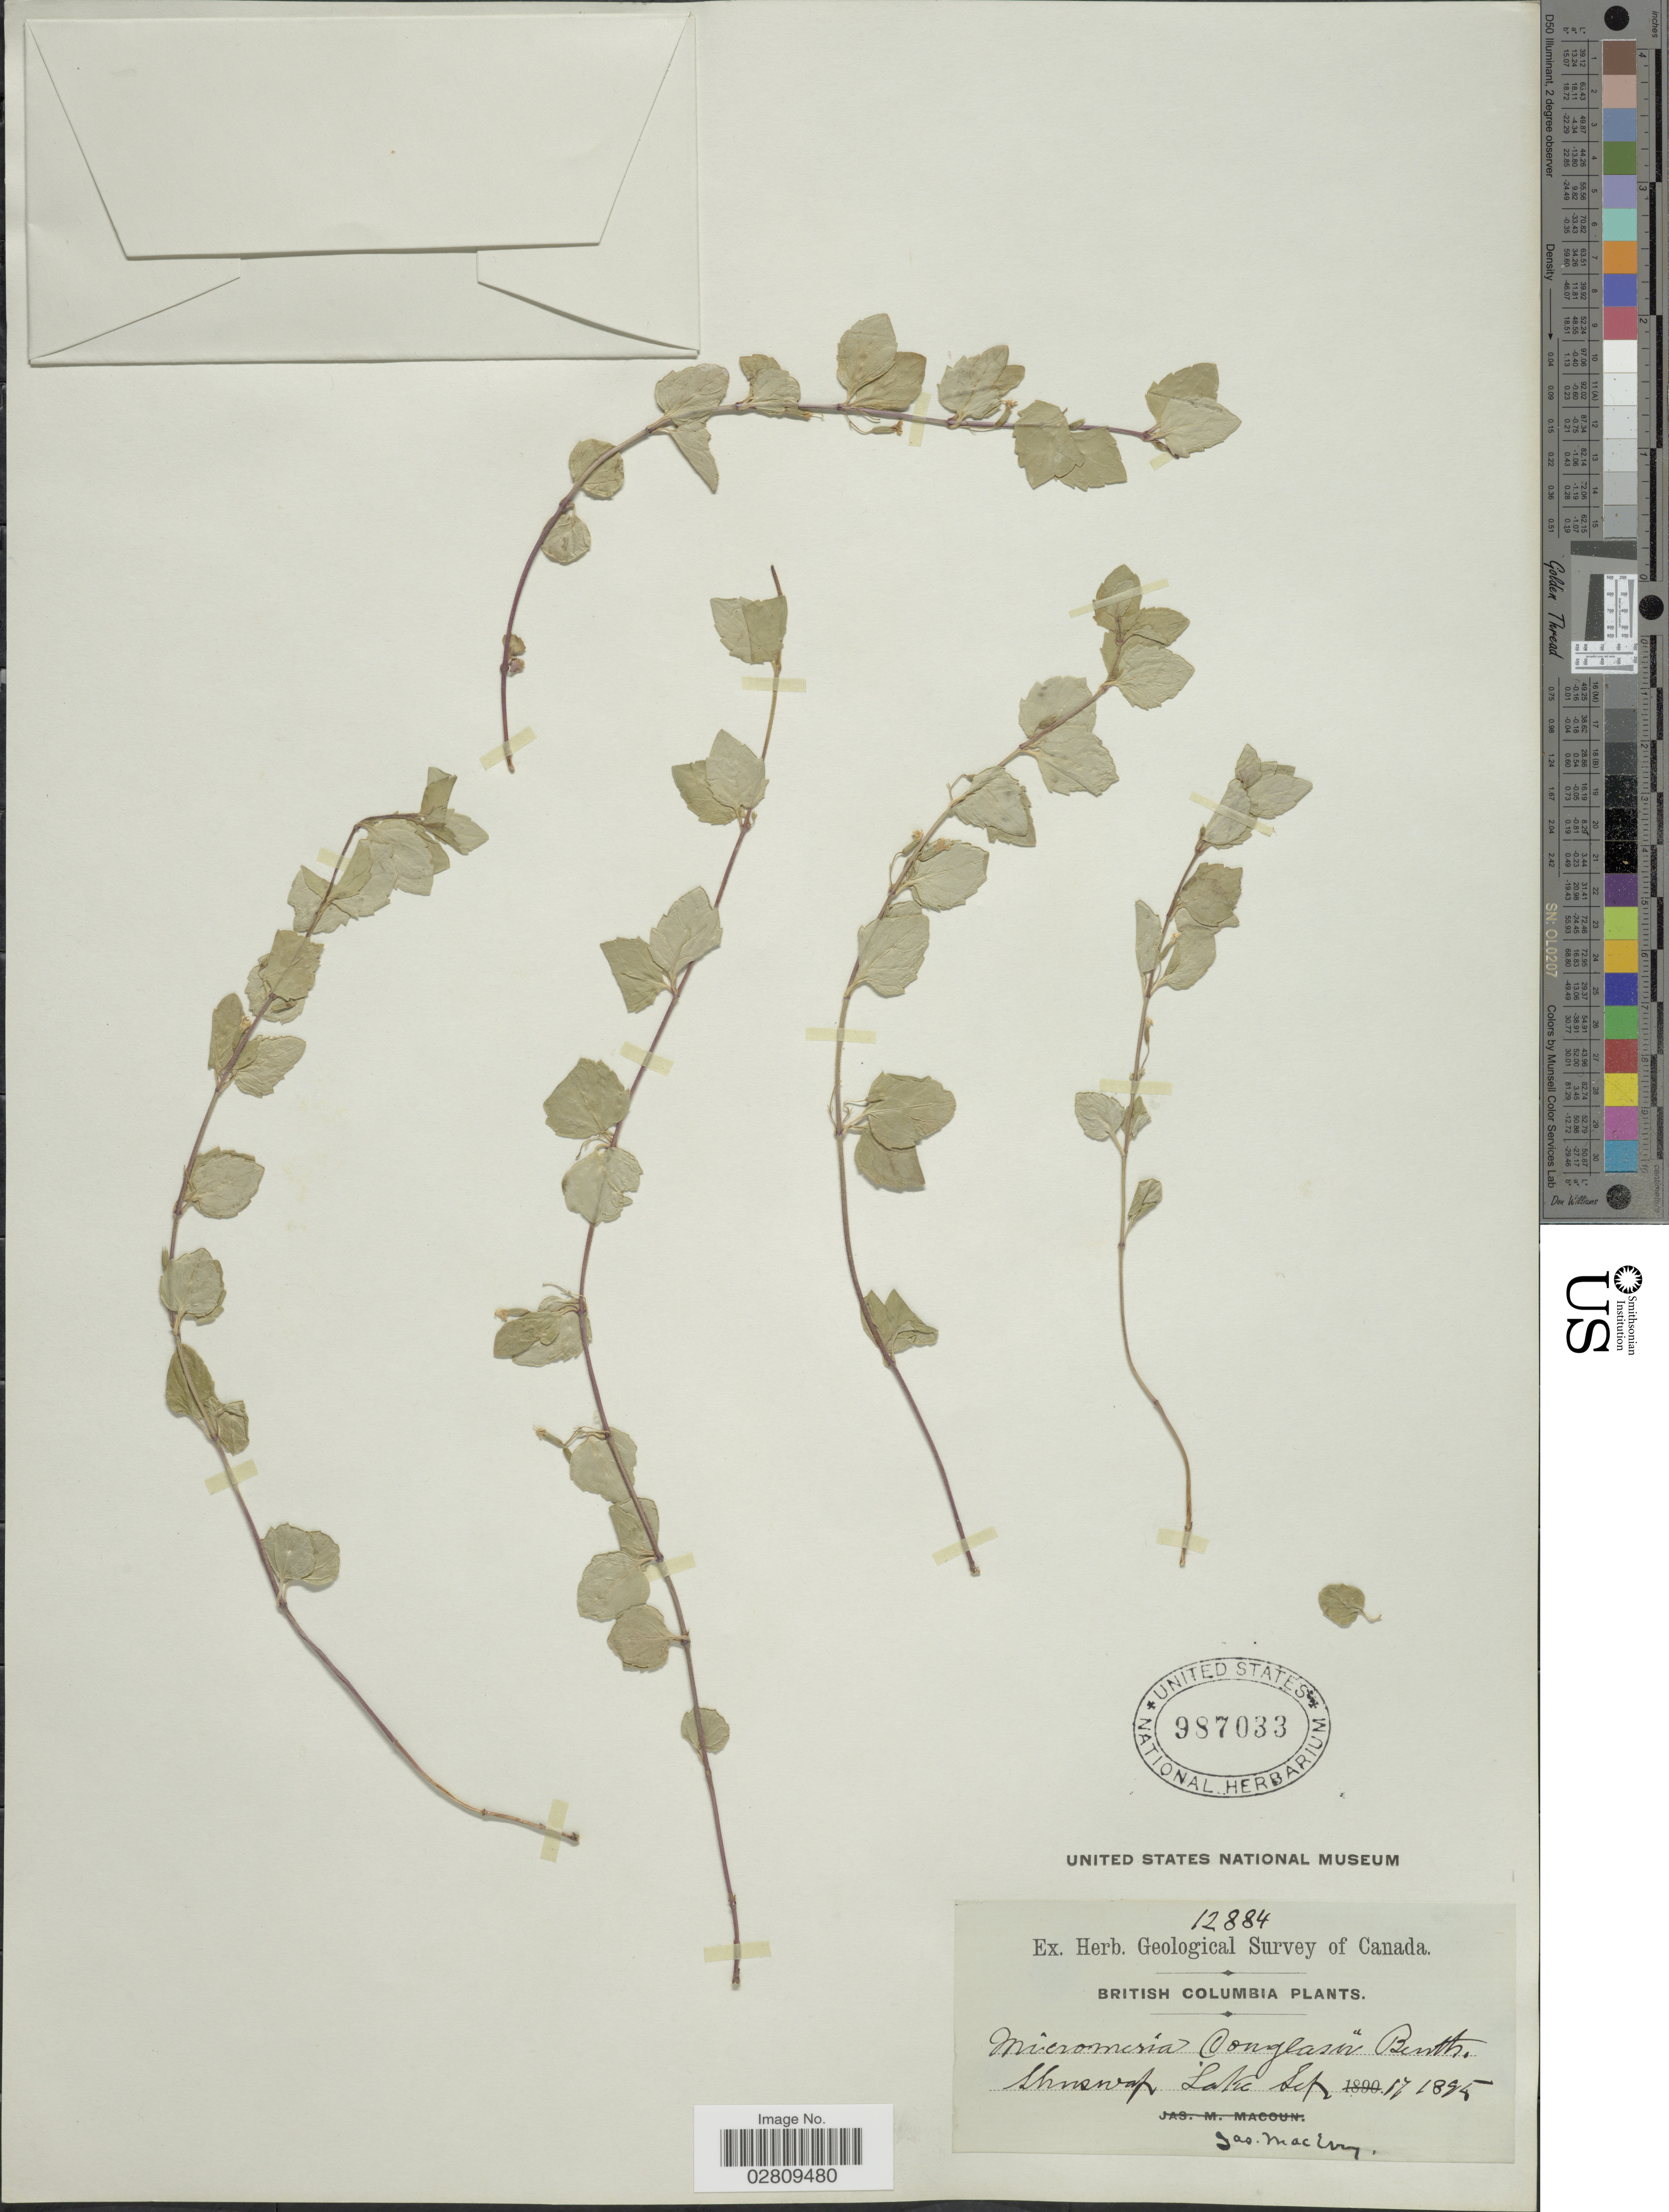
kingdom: Plantae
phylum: Tracheophyta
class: Magnoliopsida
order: Lamiales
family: Lamiaceae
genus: Micromeria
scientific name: Micromeria douglasii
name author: Benth.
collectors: J. Mac Evoy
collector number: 12884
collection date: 1895-09-17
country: Canada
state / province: British Columbia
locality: Shuswap Lake.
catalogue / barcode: US 987033